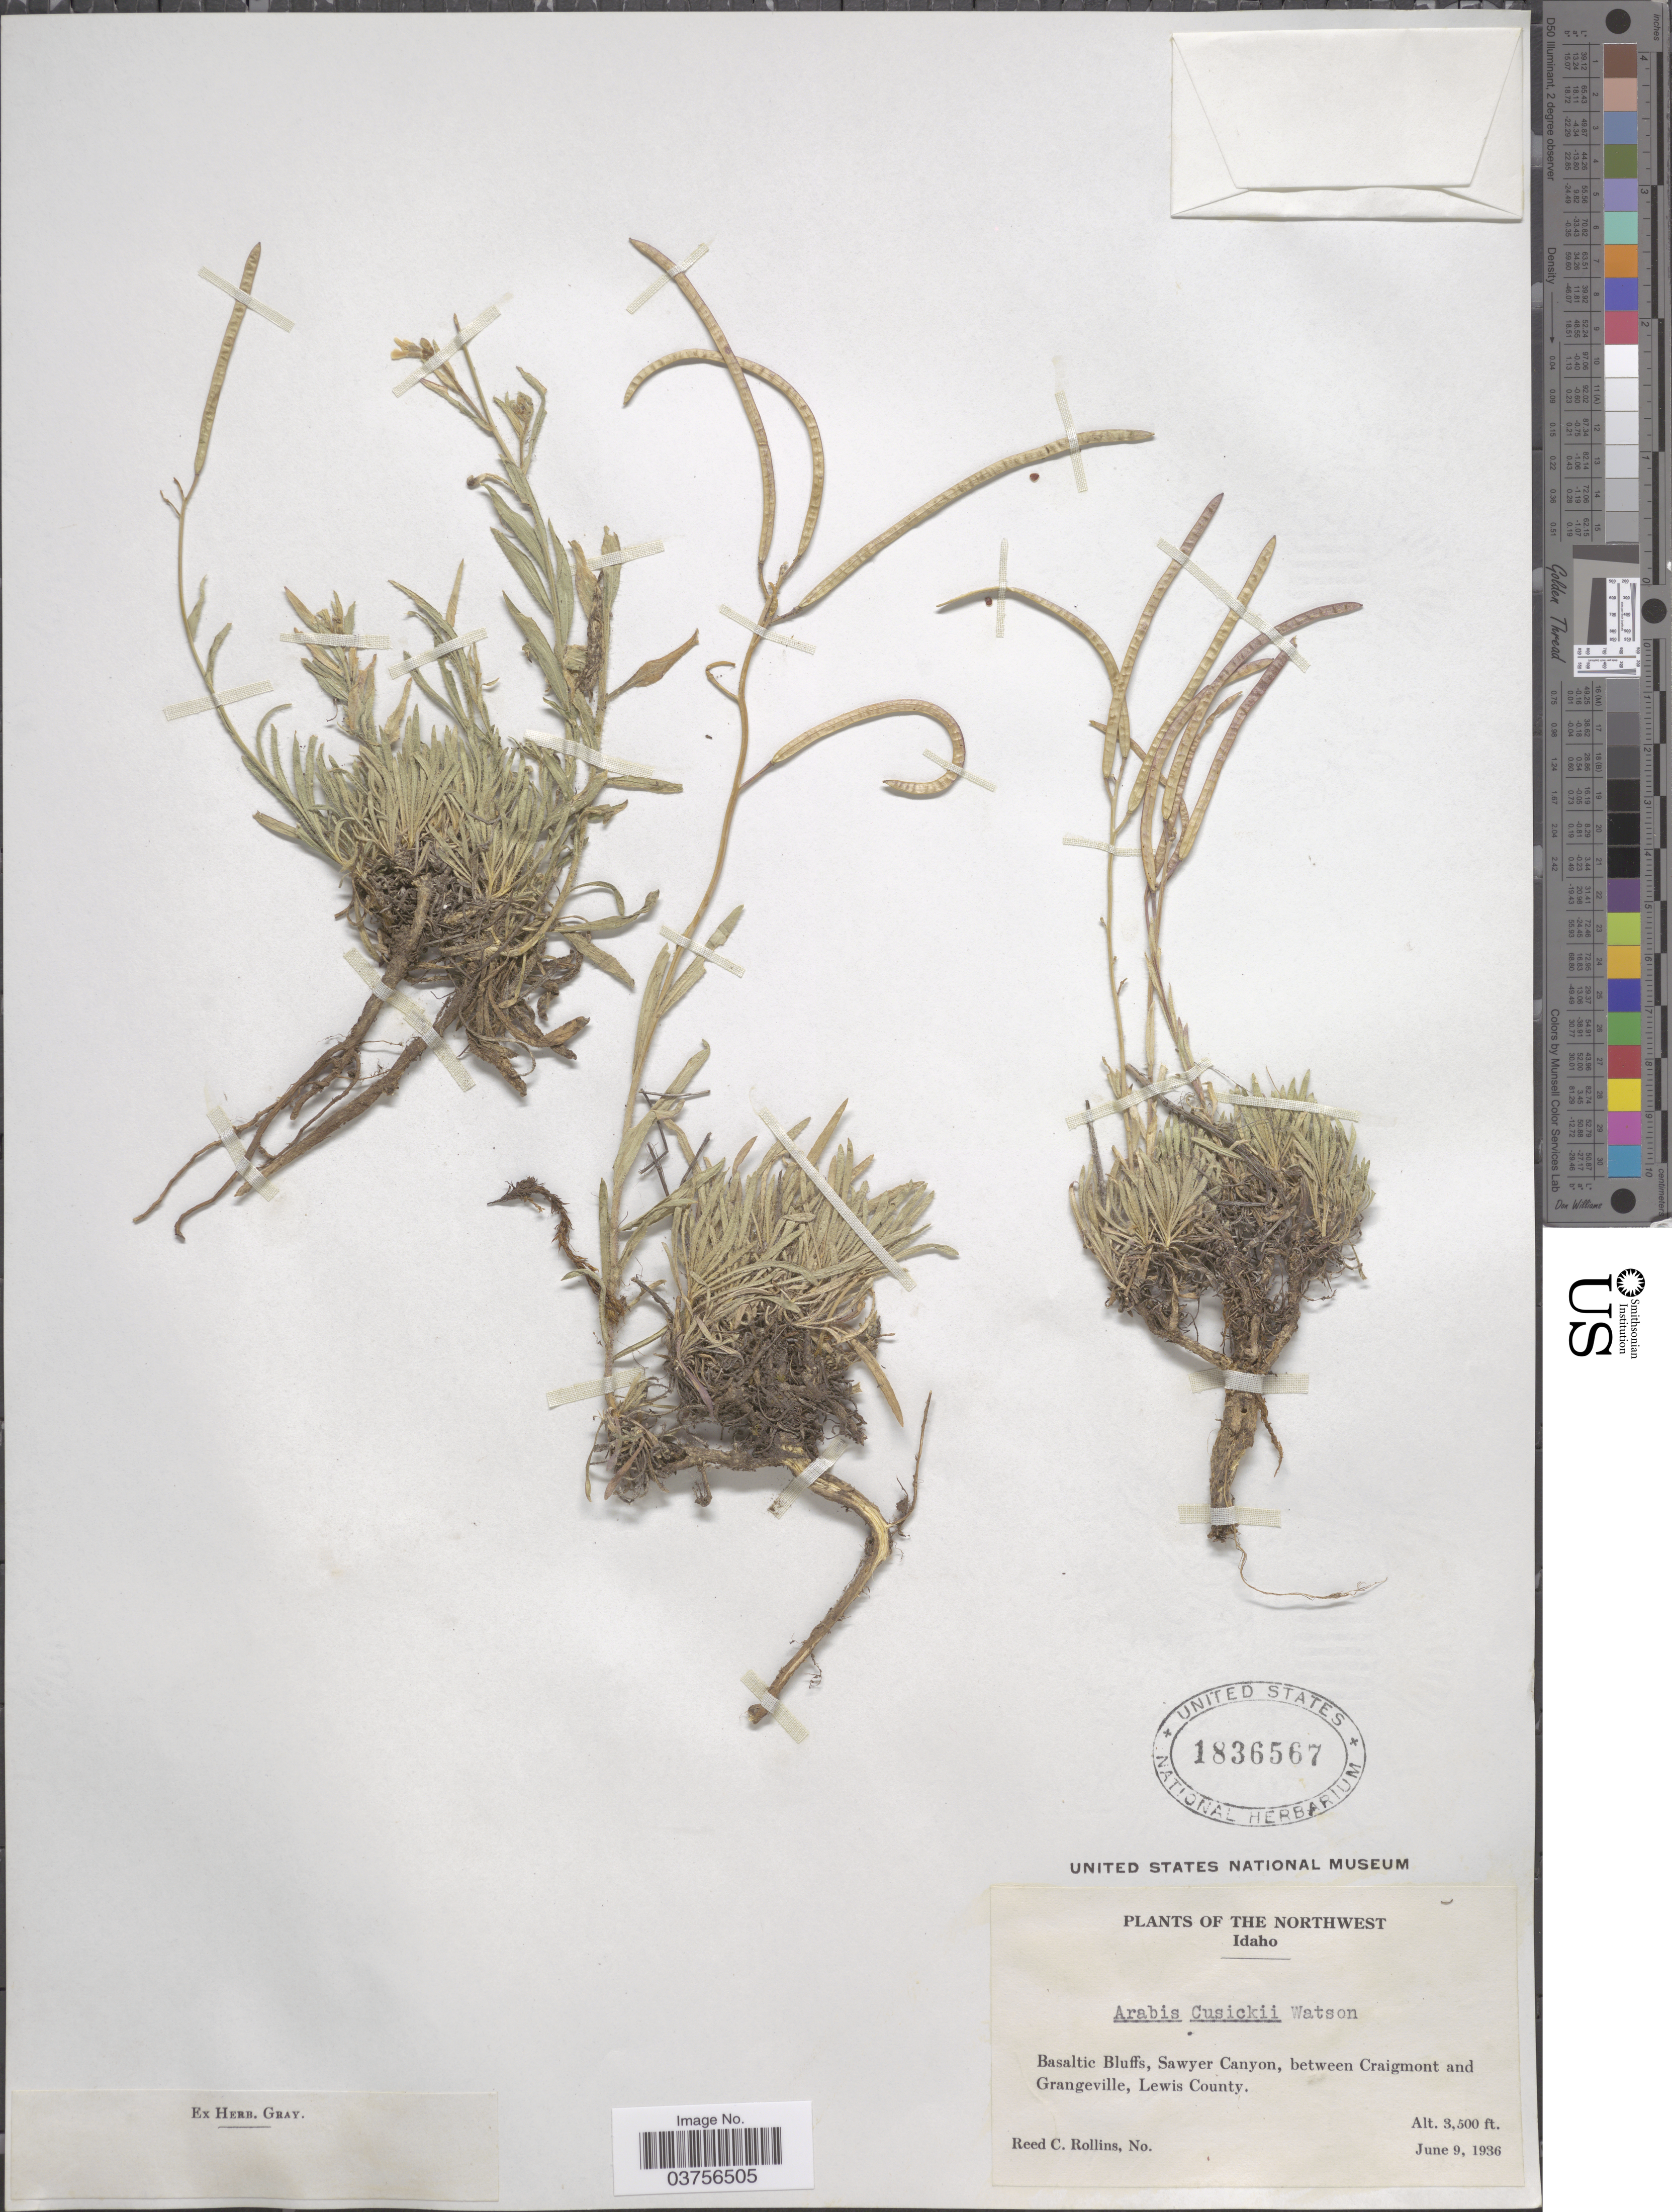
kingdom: Plantae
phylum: Tracheophyta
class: Magnoliopsida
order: Brassicales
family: Brassicaceae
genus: Arabis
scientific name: Arabis cusickii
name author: S. Watson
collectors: R. C. Rollins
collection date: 1936-06-09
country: United States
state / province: Idaho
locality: The Northwest. Basaltic Bluffs, Sawyer Canyon, between Craigmont and Grangeville, Lewis County.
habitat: basaltic bluffs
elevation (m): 1067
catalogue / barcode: US 1836567